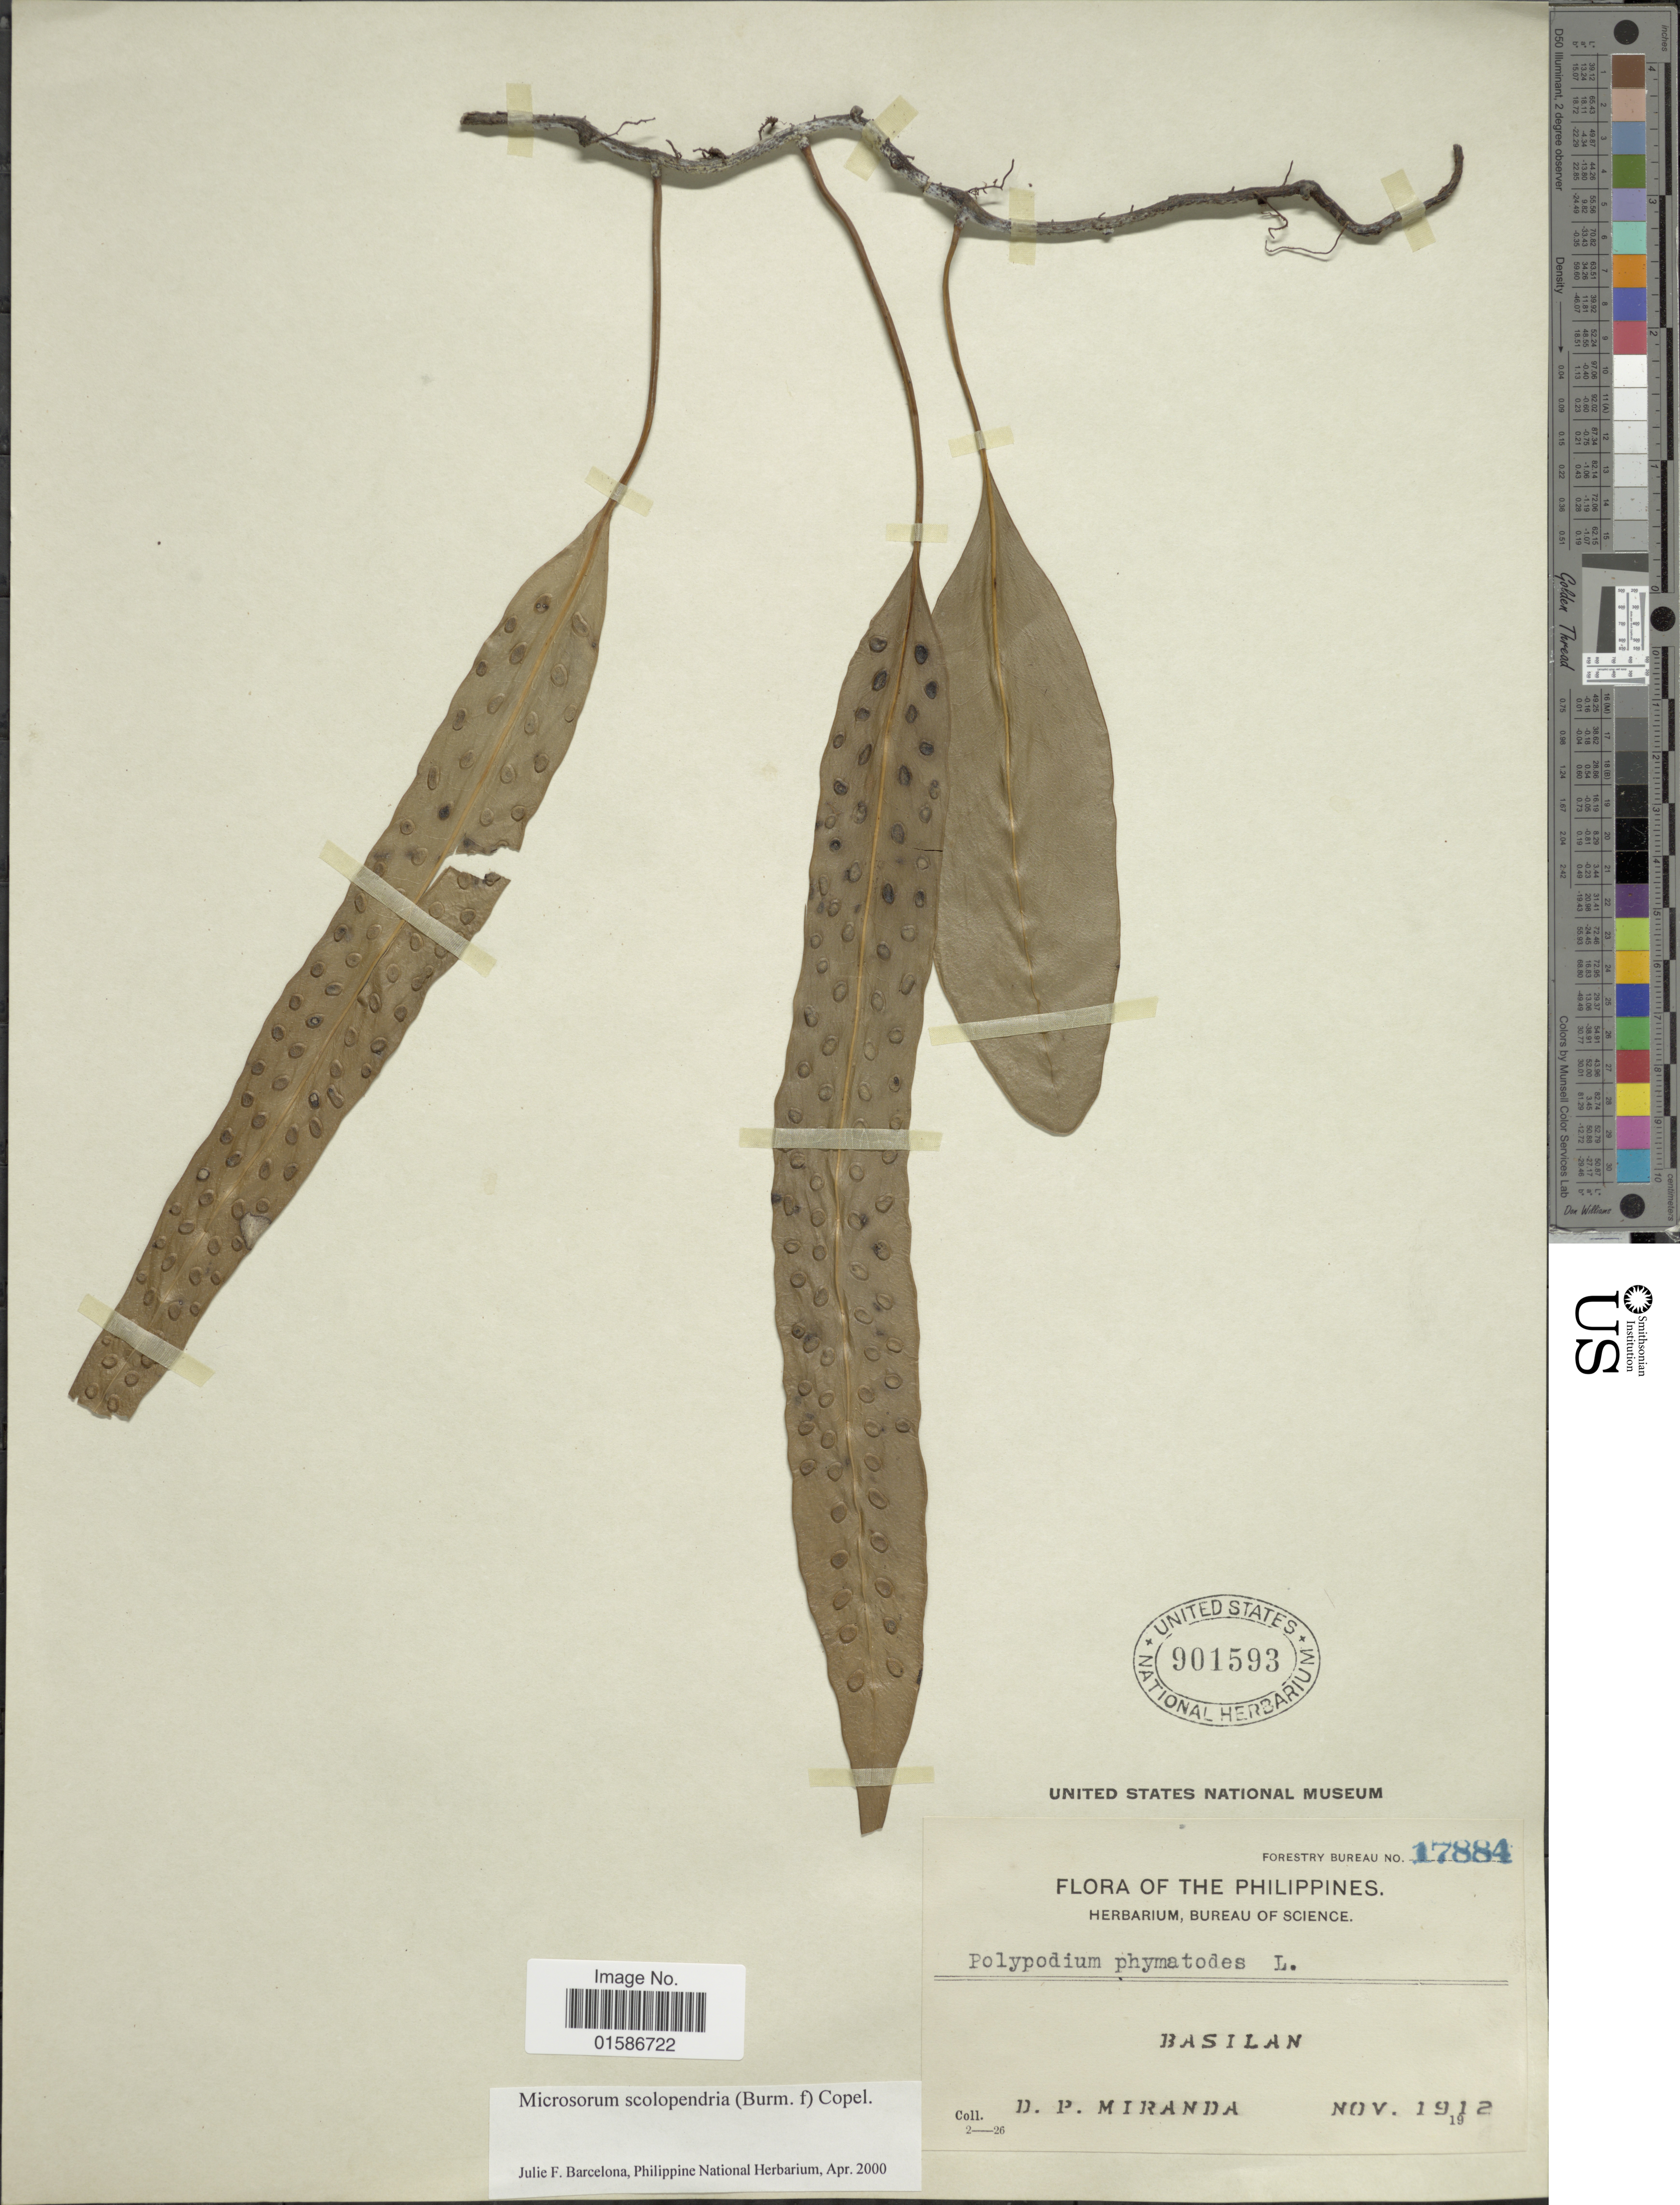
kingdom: Plantae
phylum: Tracheophyta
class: Polypodiopsida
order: Polypodiales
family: Polypodiaceae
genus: Microsorum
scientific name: Microsorum scolopendria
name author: (Burm. f.) Copel.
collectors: D. P. Miranda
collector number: Forestry Bureau 17884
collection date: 1912-11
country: Philippines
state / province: Muslim Mindanao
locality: Basilan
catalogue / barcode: US 901593